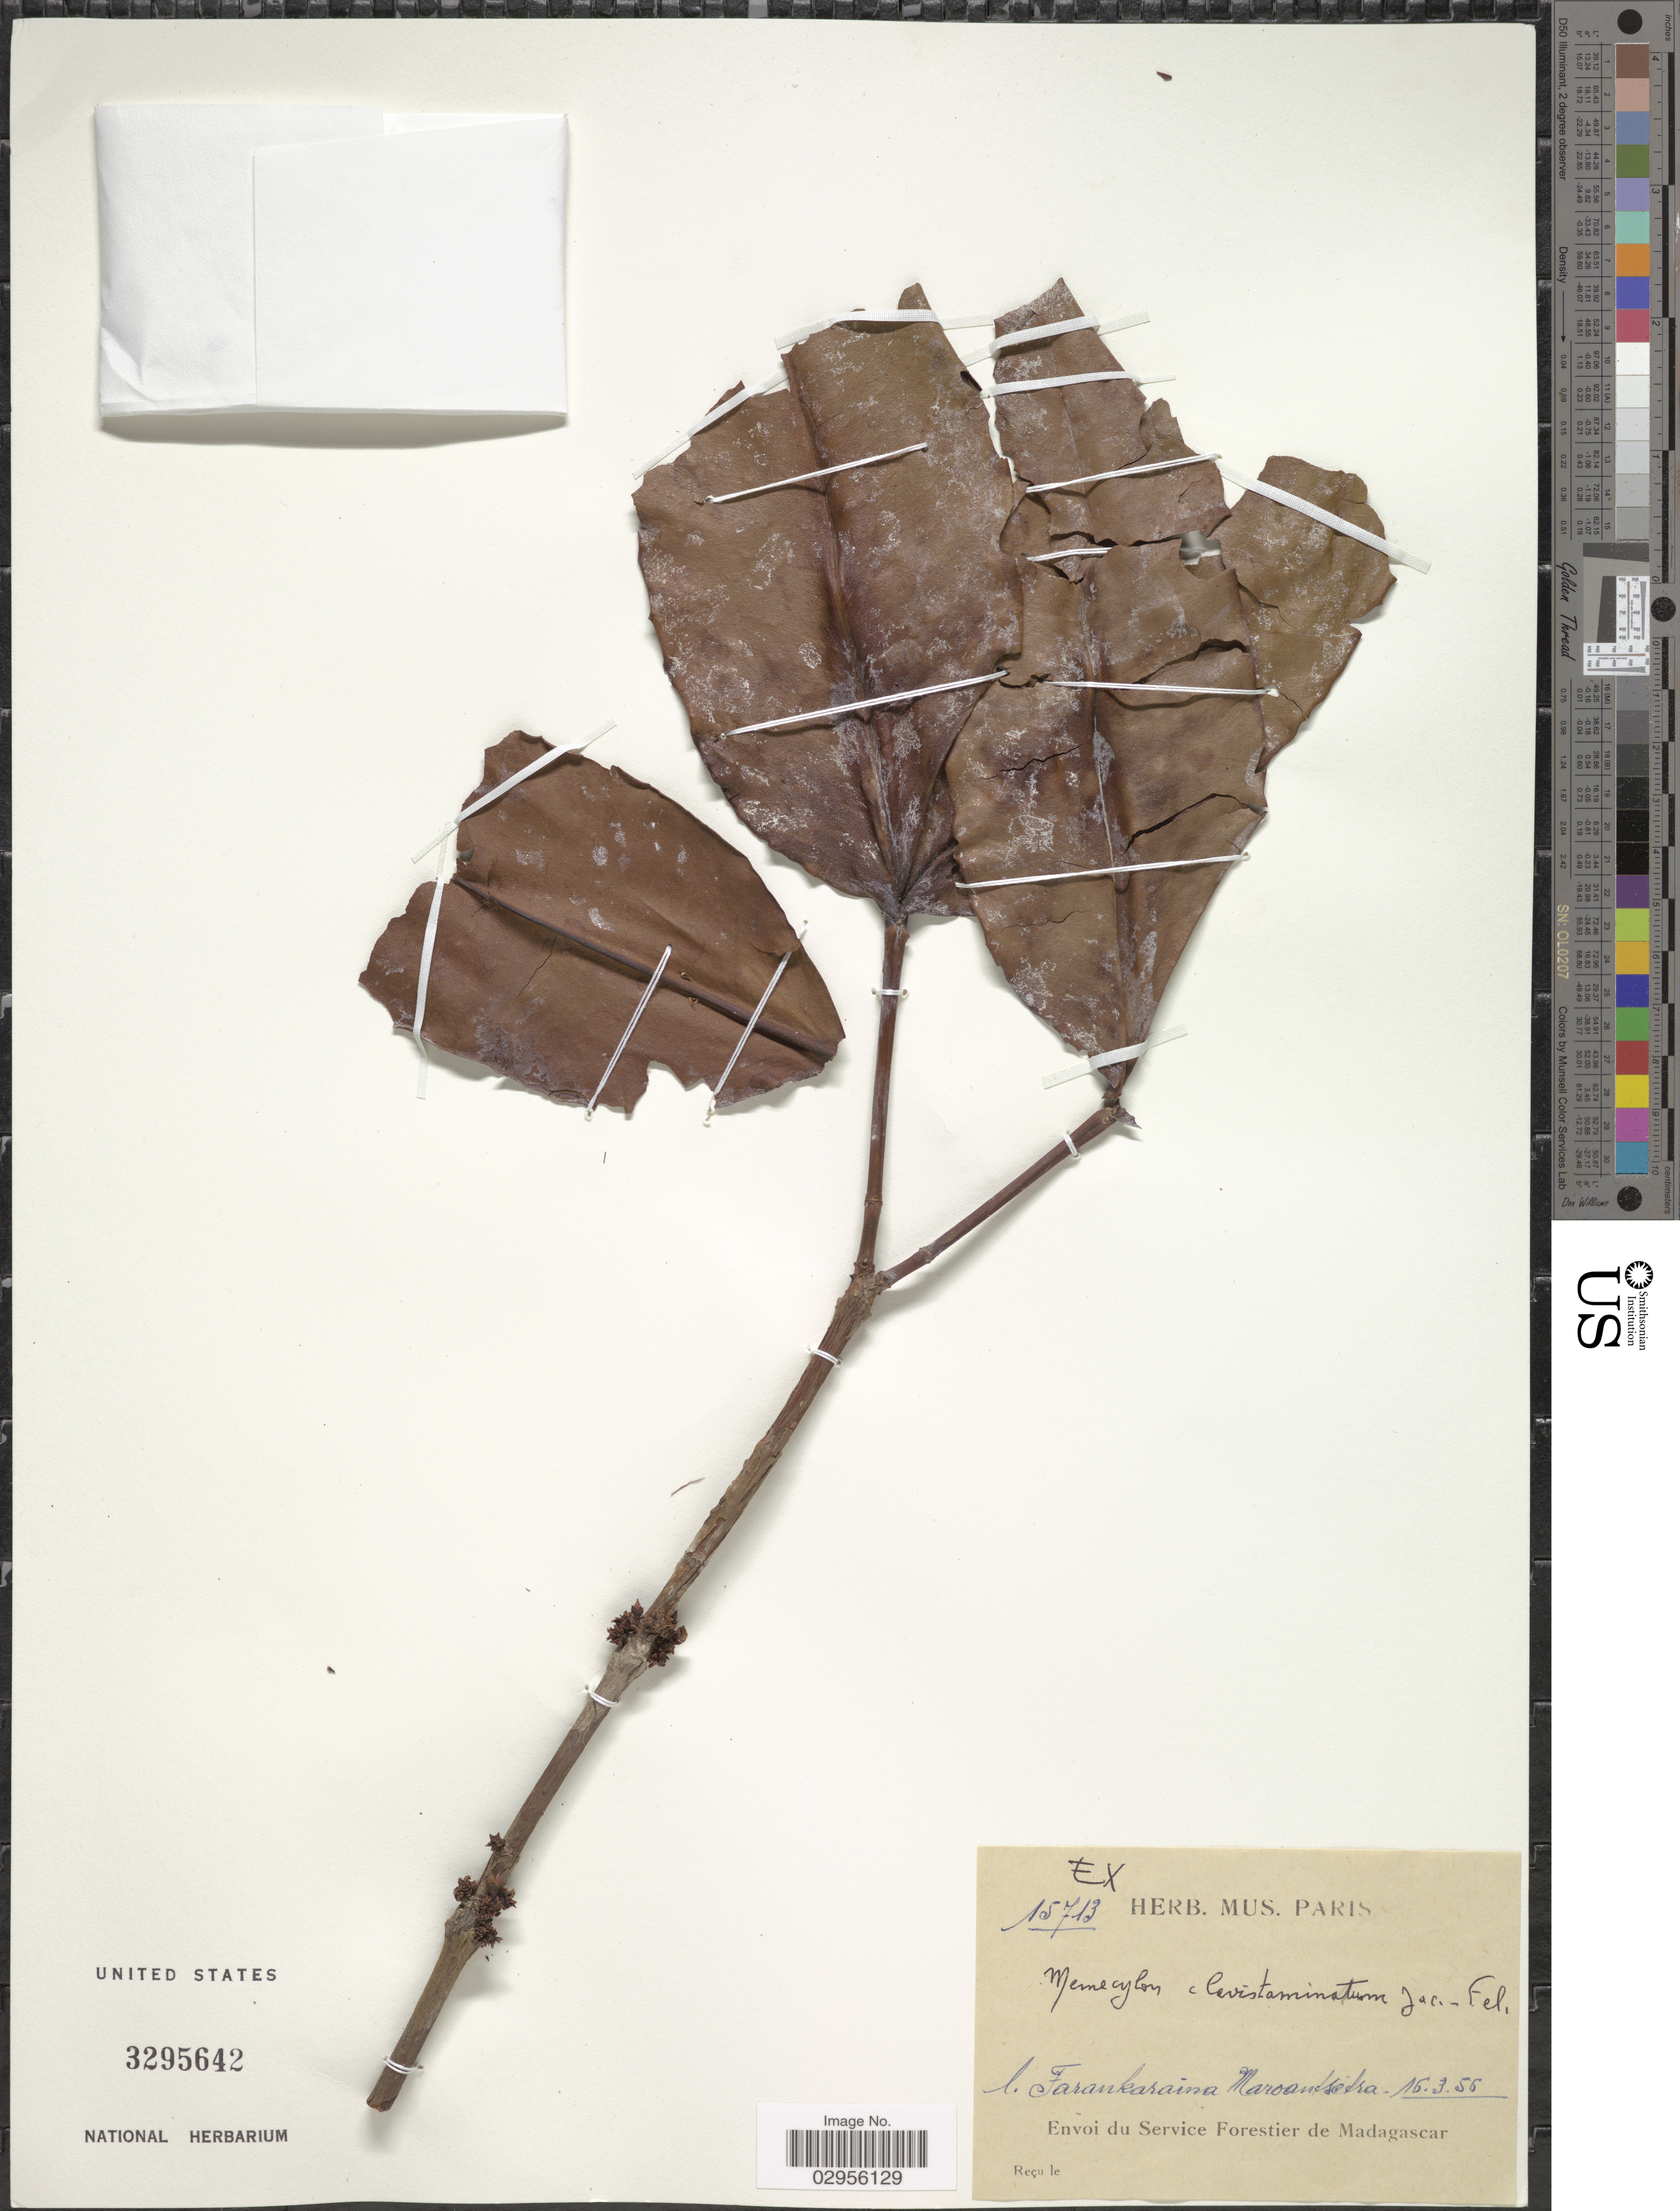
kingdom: Plantae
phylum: Tracheophyta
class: Magnoliopsida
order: Myrtales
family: Melastomataceae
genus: Memecylon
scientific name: Memecylon clavistaminum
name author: Jacq.-Fél.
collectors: ex herb. Mus. Paris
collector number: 15713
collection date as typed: Transcribed d/m/y: 15/3/56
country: Madagascar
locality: Farankaraima Maroantsetra.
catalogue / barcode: US 3295642